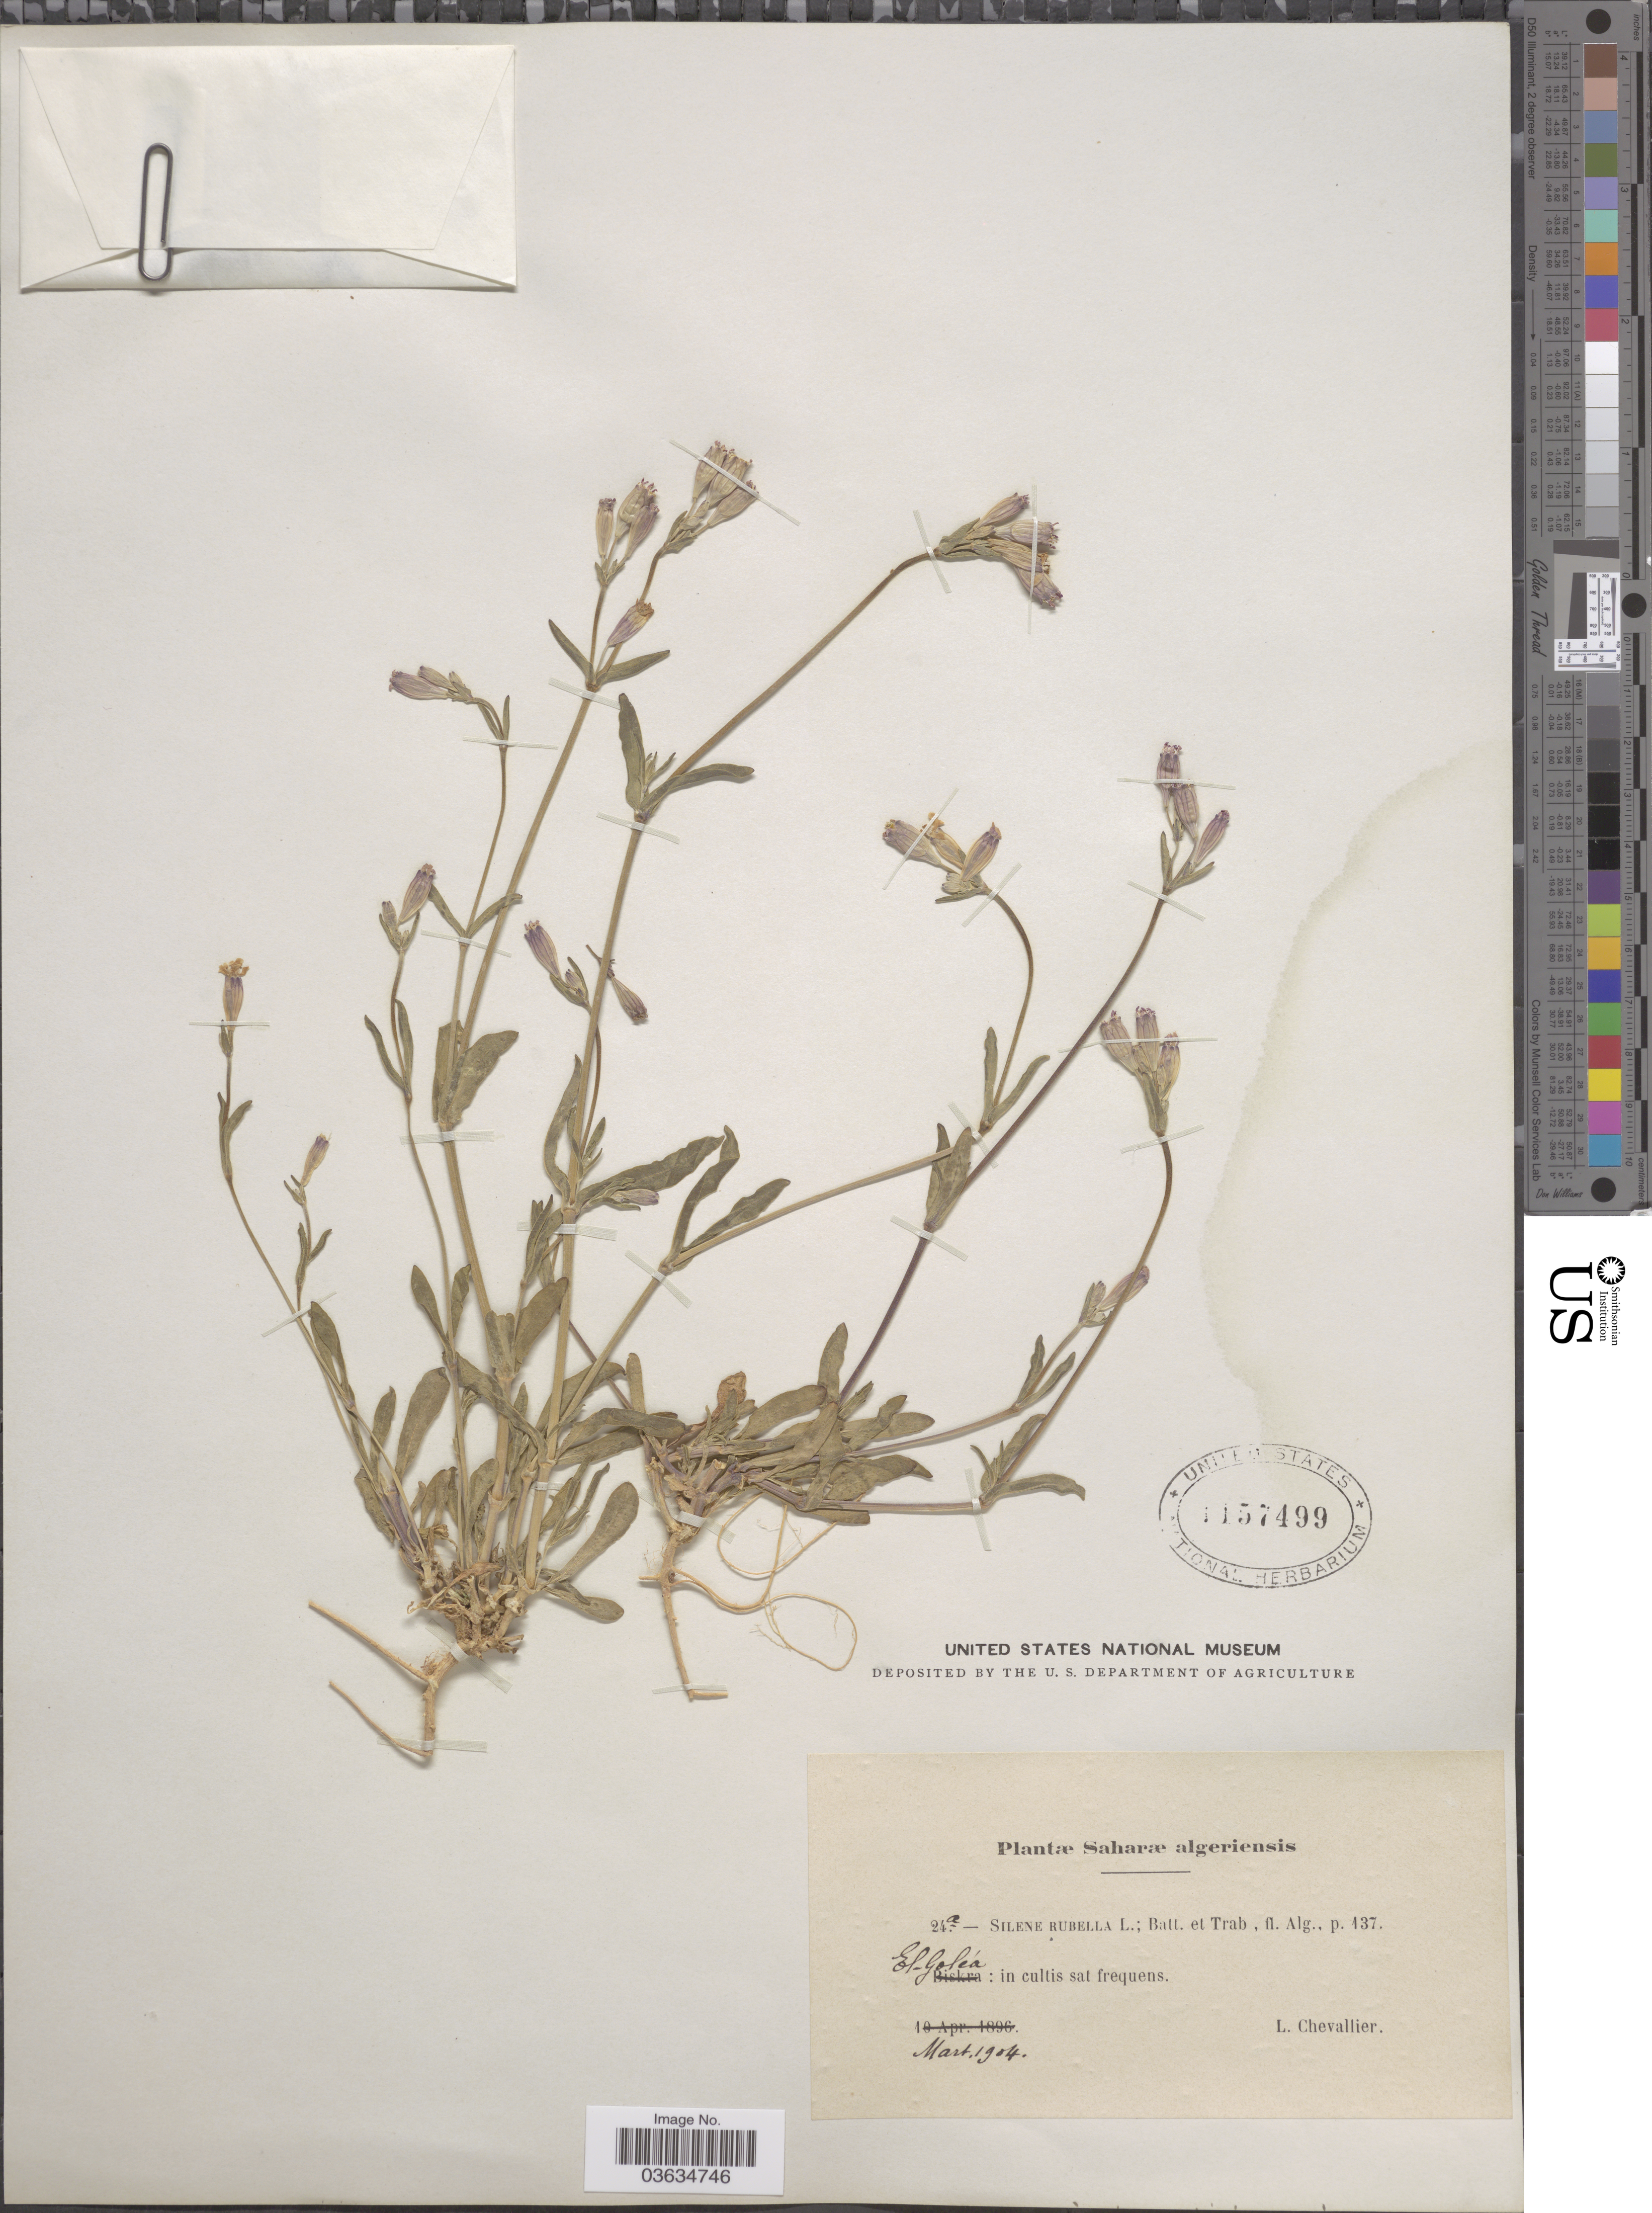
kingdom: Plantae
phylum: Tracheophyta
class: Magnoliopsida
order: Caryophyllales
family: Caryophyllaceae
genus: Silene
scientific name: Silene rubella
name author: L.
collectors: L. Chevallier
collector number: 24a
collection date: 1904-03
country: Algeria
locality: Saharæ algeriensis. El Goléa.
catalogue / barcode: US 1157499